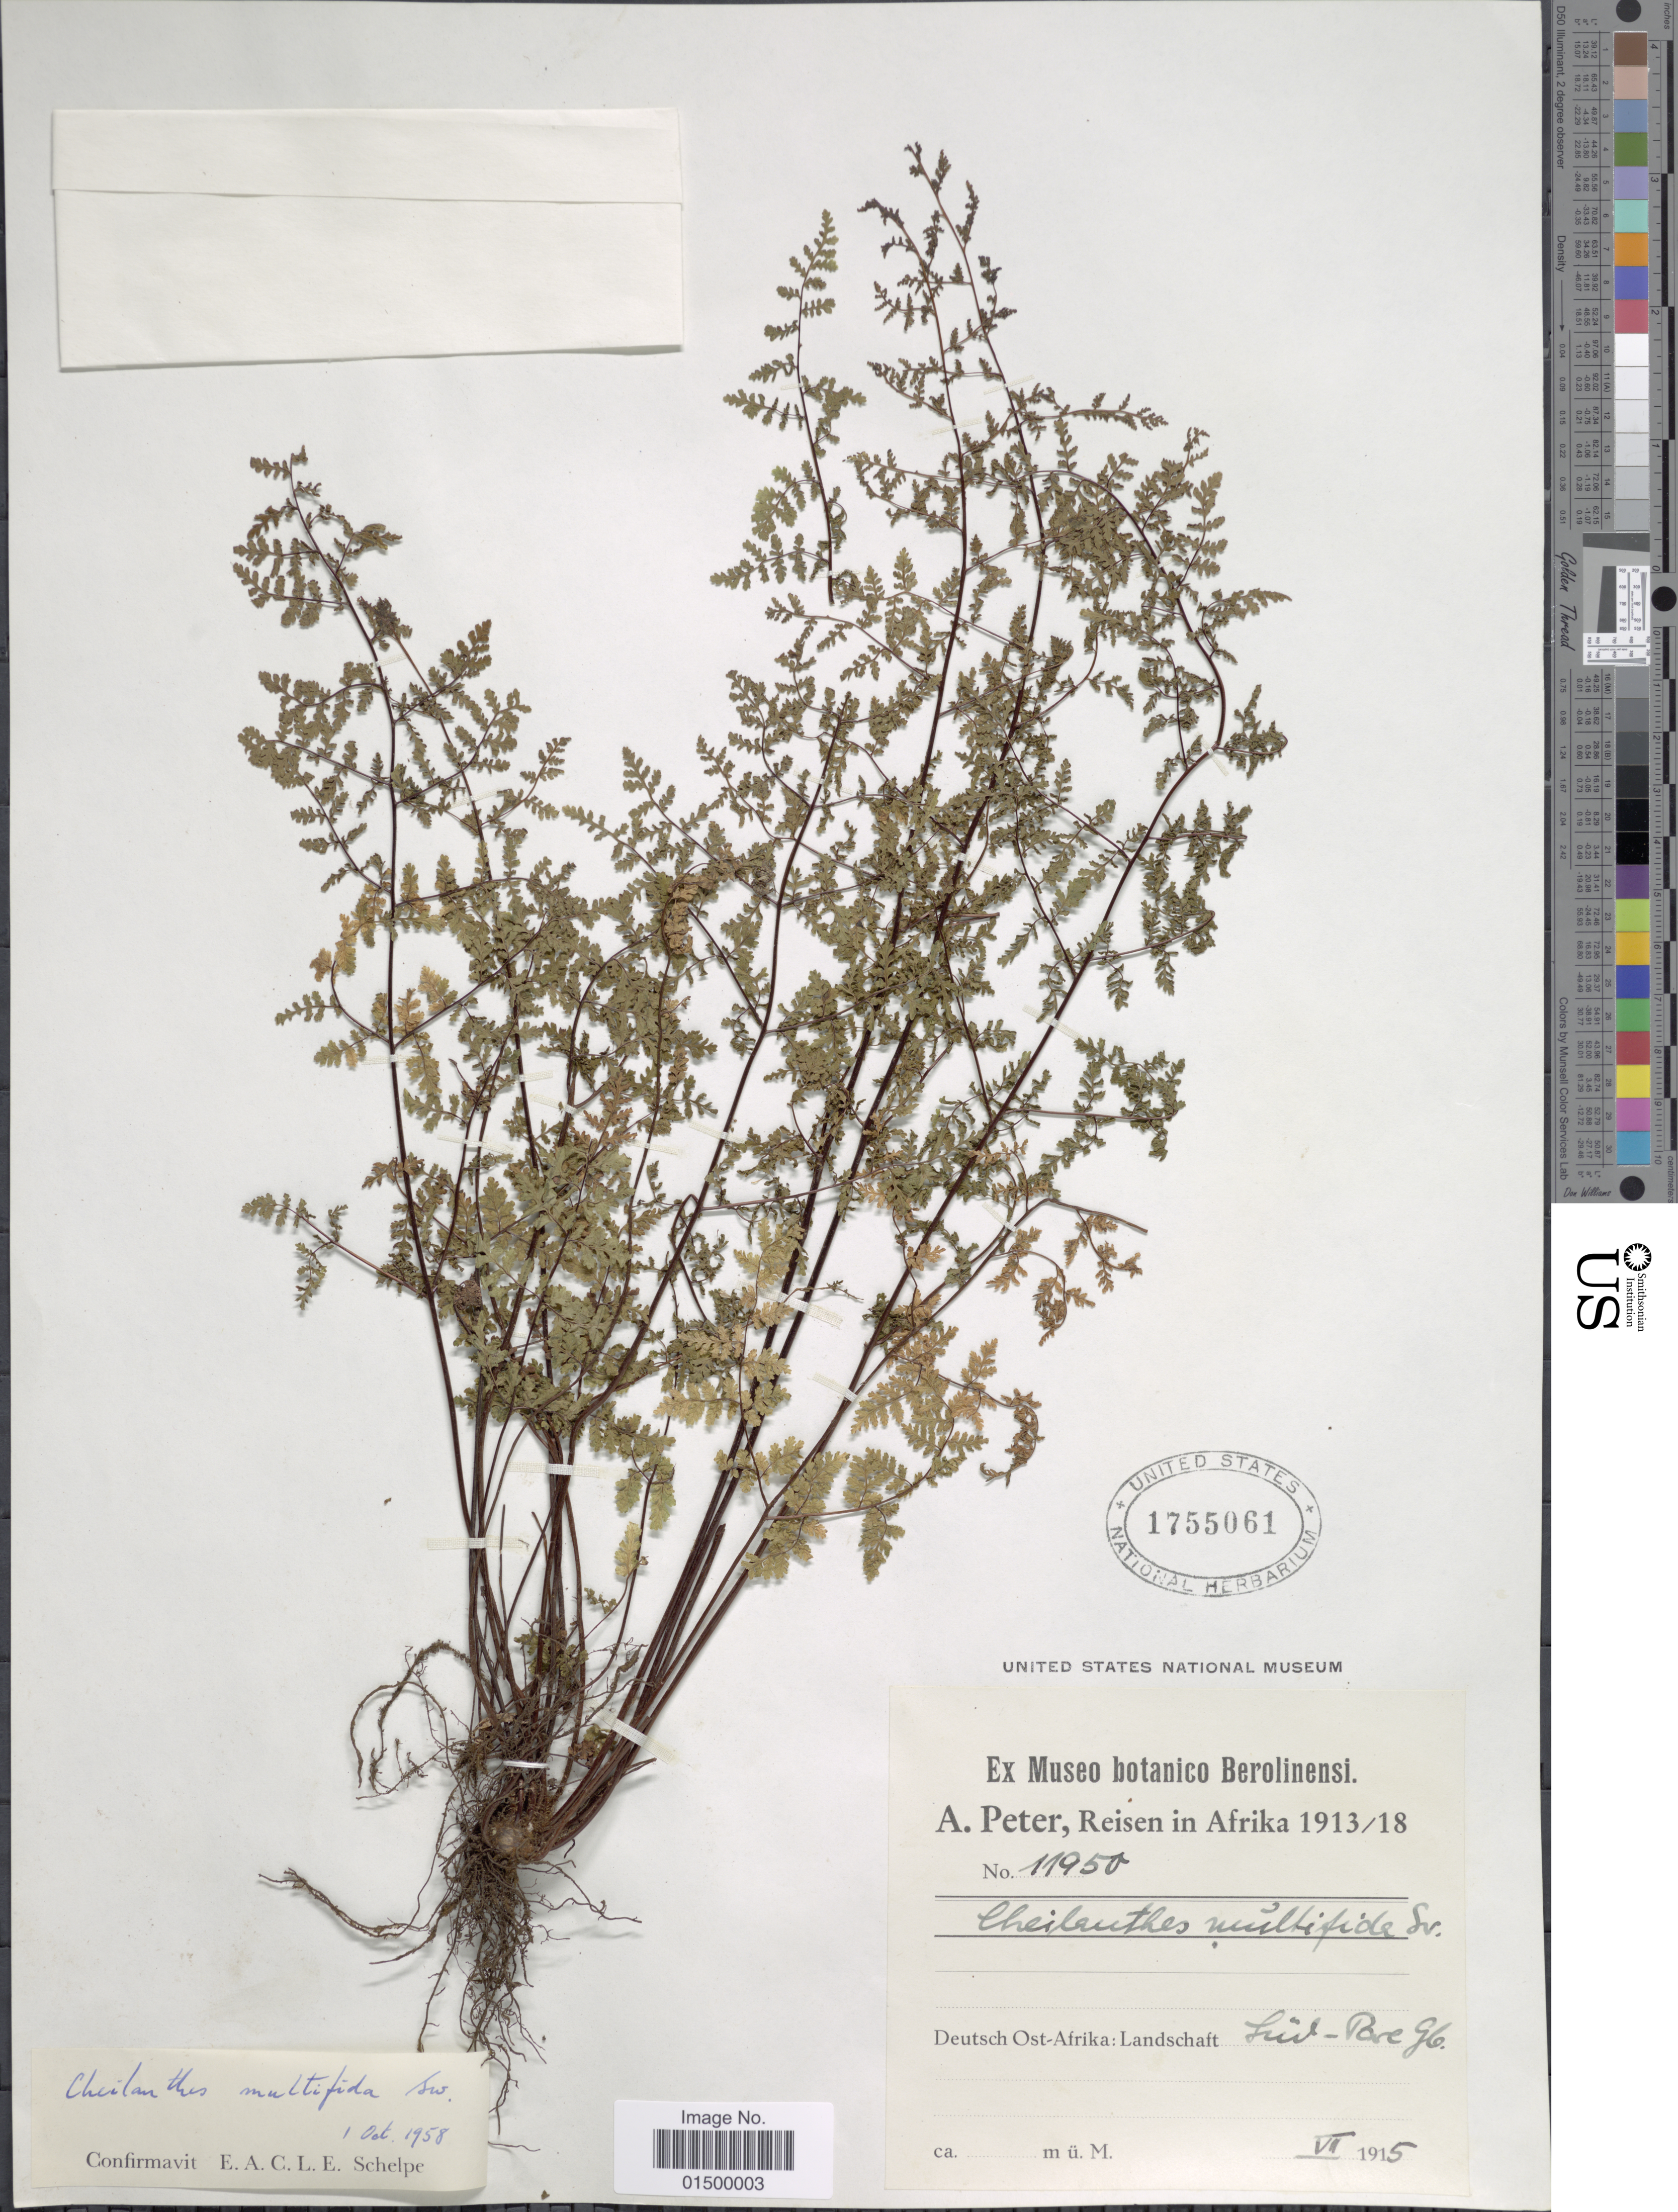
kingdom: Plantae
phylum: Tracheophyta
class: Polypodiopsida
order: Polypodiales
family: Pteridaceae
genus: Cheilanthes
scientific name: Cheilanthes multifida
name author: Sw.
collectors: A. Peter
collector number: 11950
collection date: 1915-07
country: Tanzania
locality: Deutsch Ost-Afrika: Landschaft Luit-Pore H.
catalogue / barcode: US 1755061